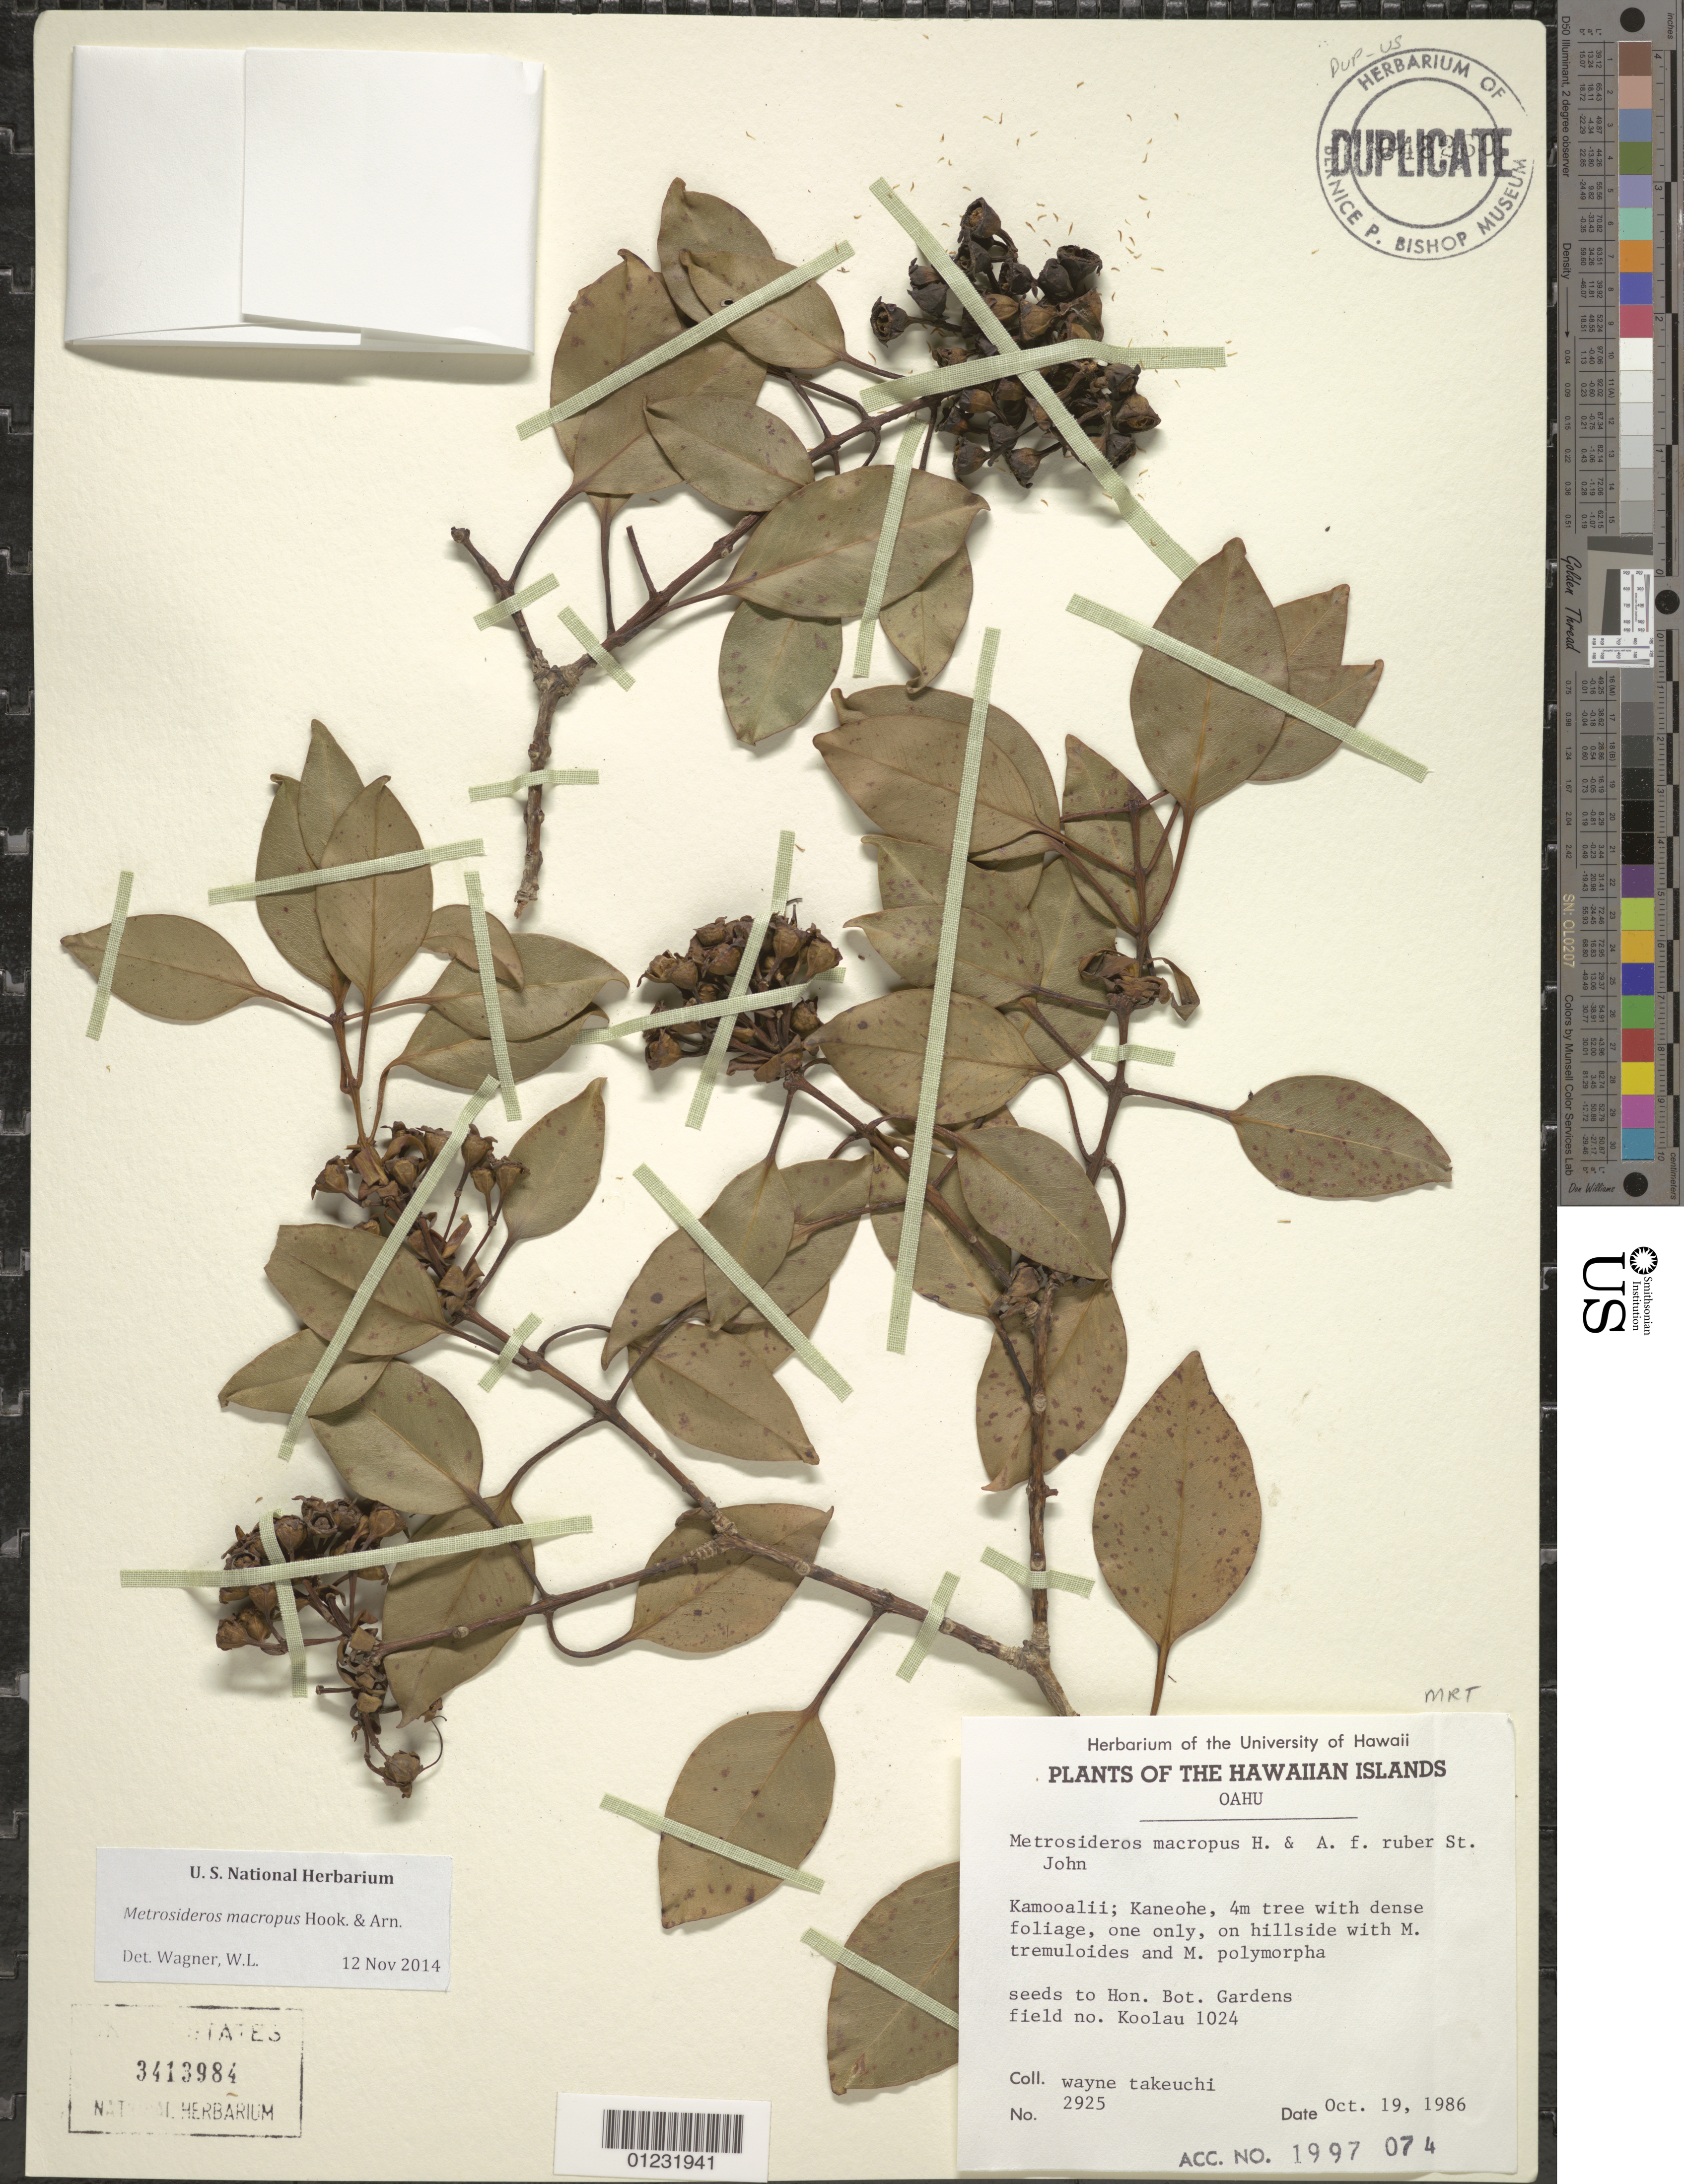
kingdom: Plantae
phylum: Tracheophyta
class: Magnoliopsida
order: Myrtales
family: Myrtaceae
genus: Metrosideros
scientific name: Metrosideros macropus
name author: Hook. & Arn.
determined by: Wagner, W. L., (BOT), Smithsonian Institution - National Museum of Natural History (UNITED STATES)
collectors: W. N. Takeuchi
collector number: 2925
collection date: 1986-10-19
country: United States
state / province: Hawaii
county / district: Honolulu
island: Oahu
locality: Kamooalii, Kaneohe.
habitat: On hillside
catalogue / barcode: US 3413984